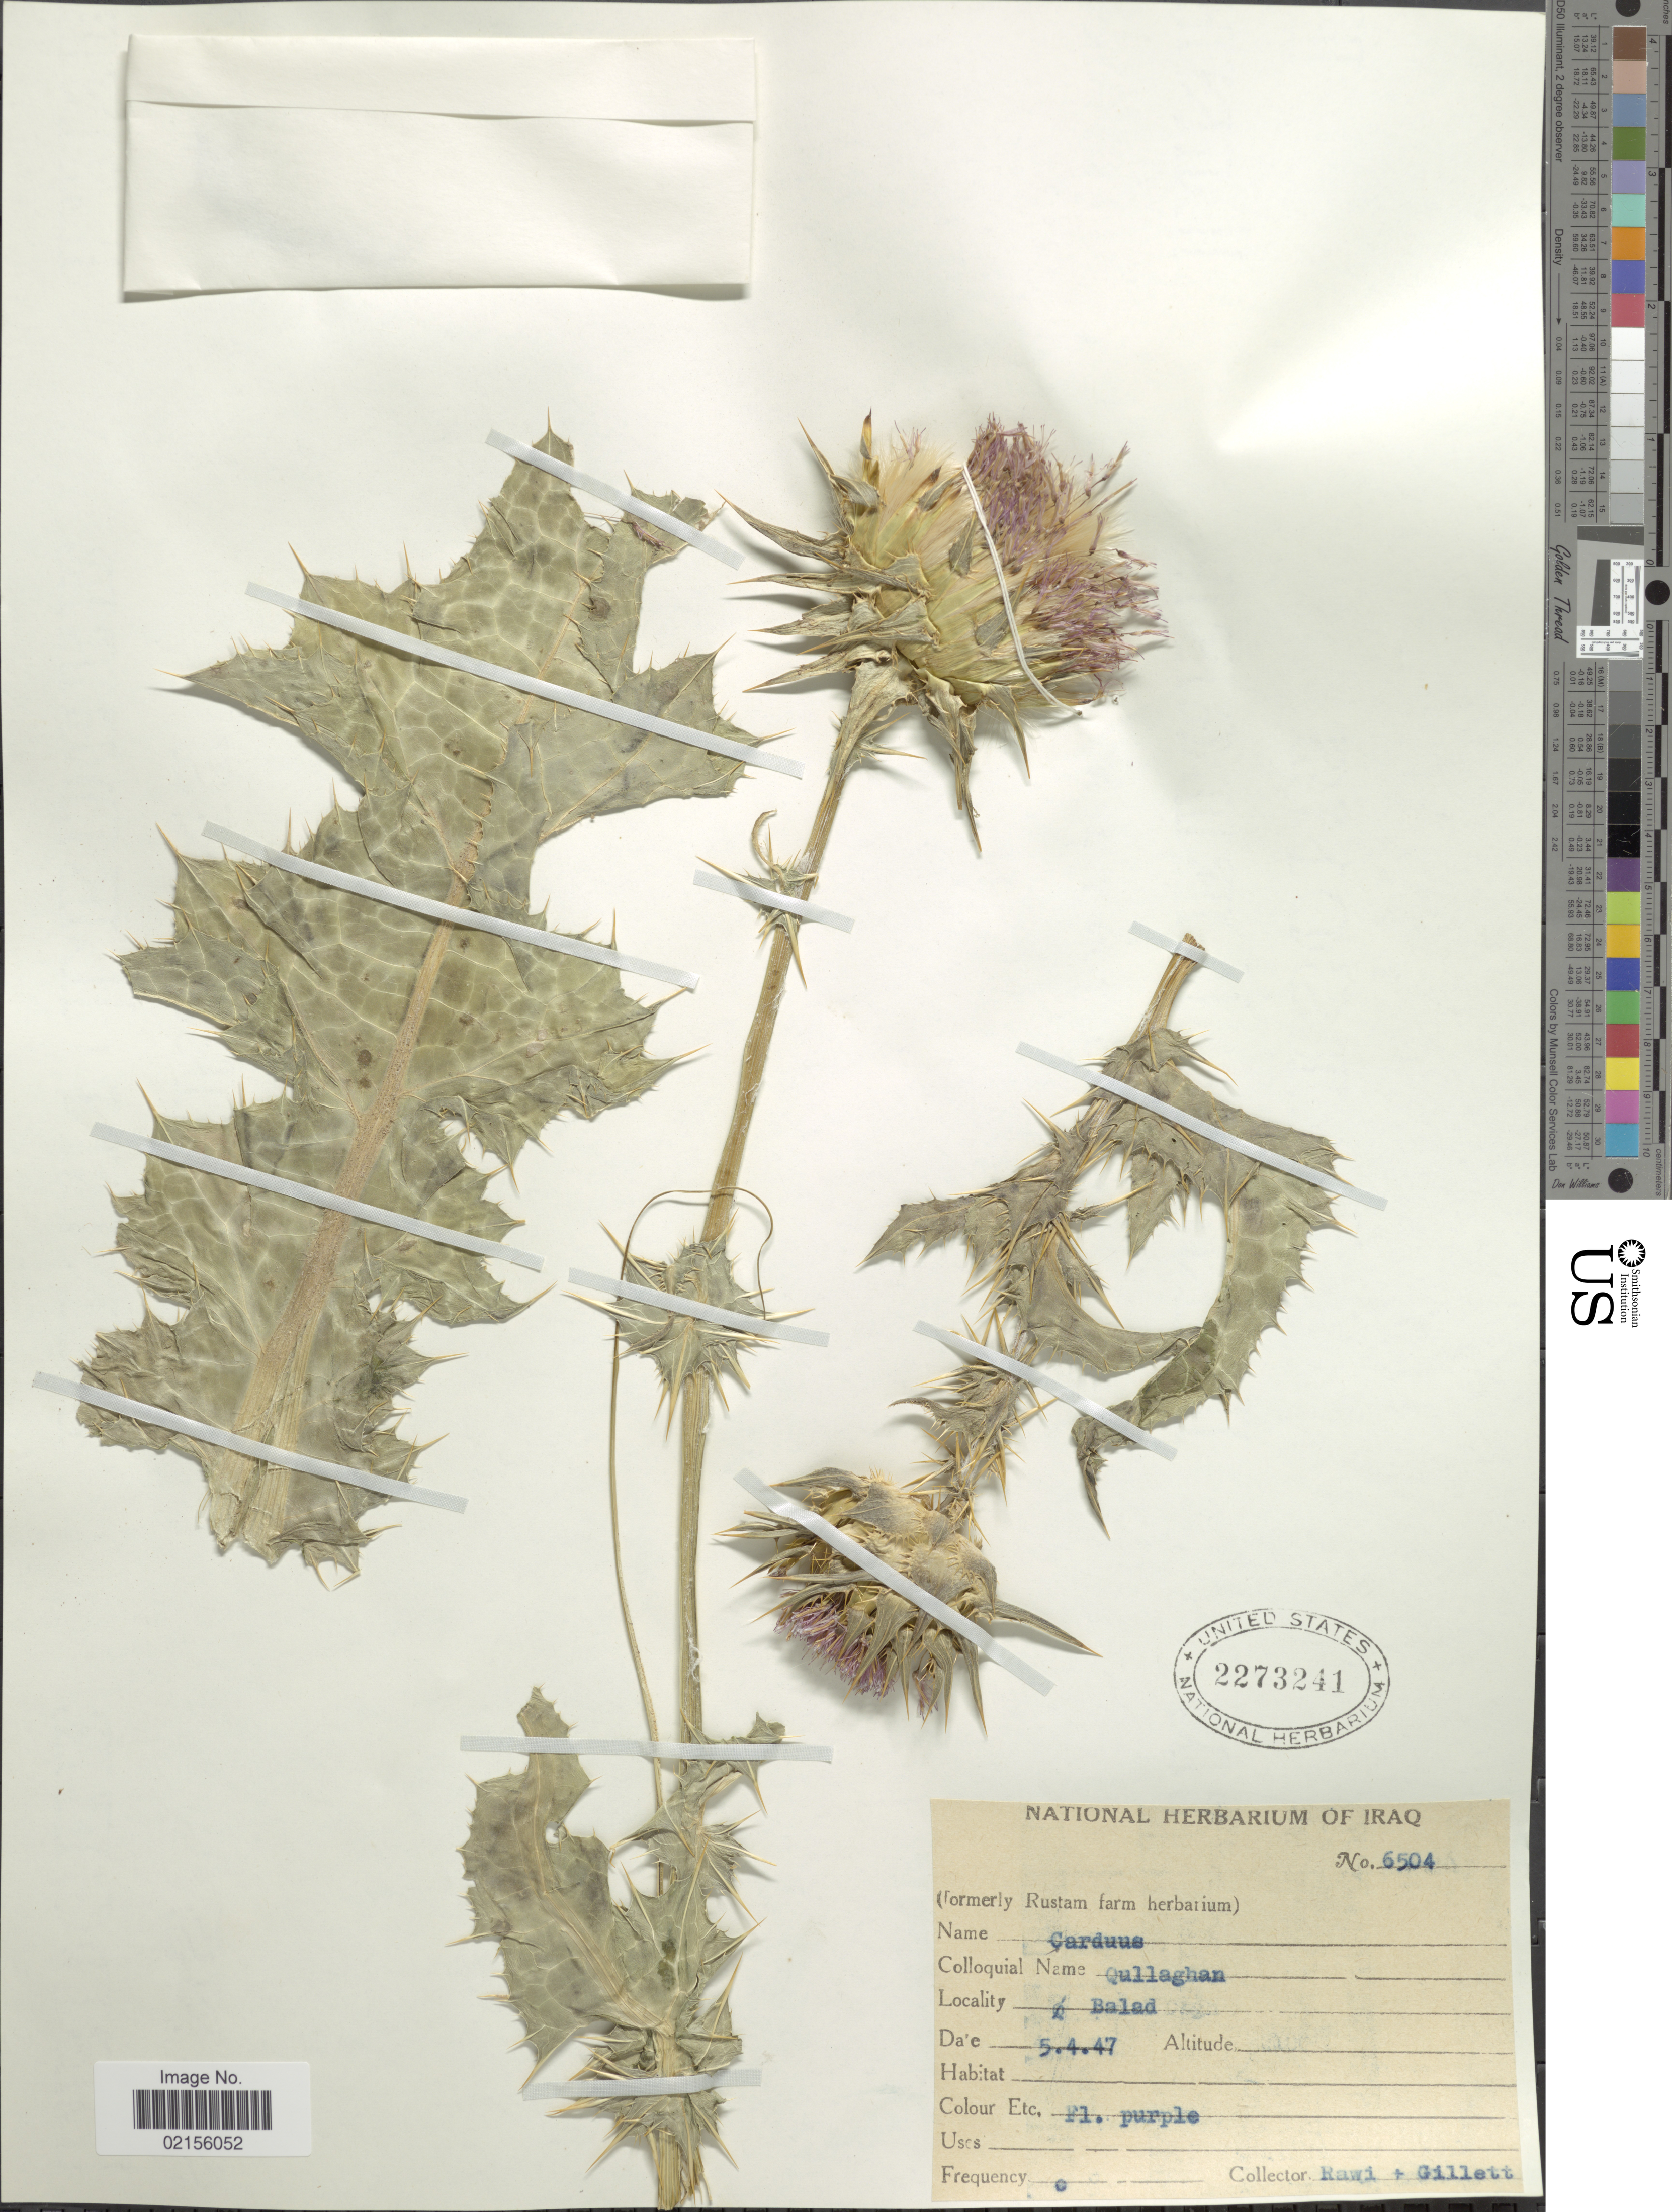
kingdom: Plantae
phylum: Tracheophyta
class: Magnoliopsida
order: Asterales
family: Asteraceae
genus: Carduus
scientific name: Carduus sp.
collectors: -. Rawi & Gillett, --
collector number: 6504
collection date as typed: Transcribed d/m/y: 5/4/47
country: Iraq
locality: Balad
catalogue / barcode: US 2273241